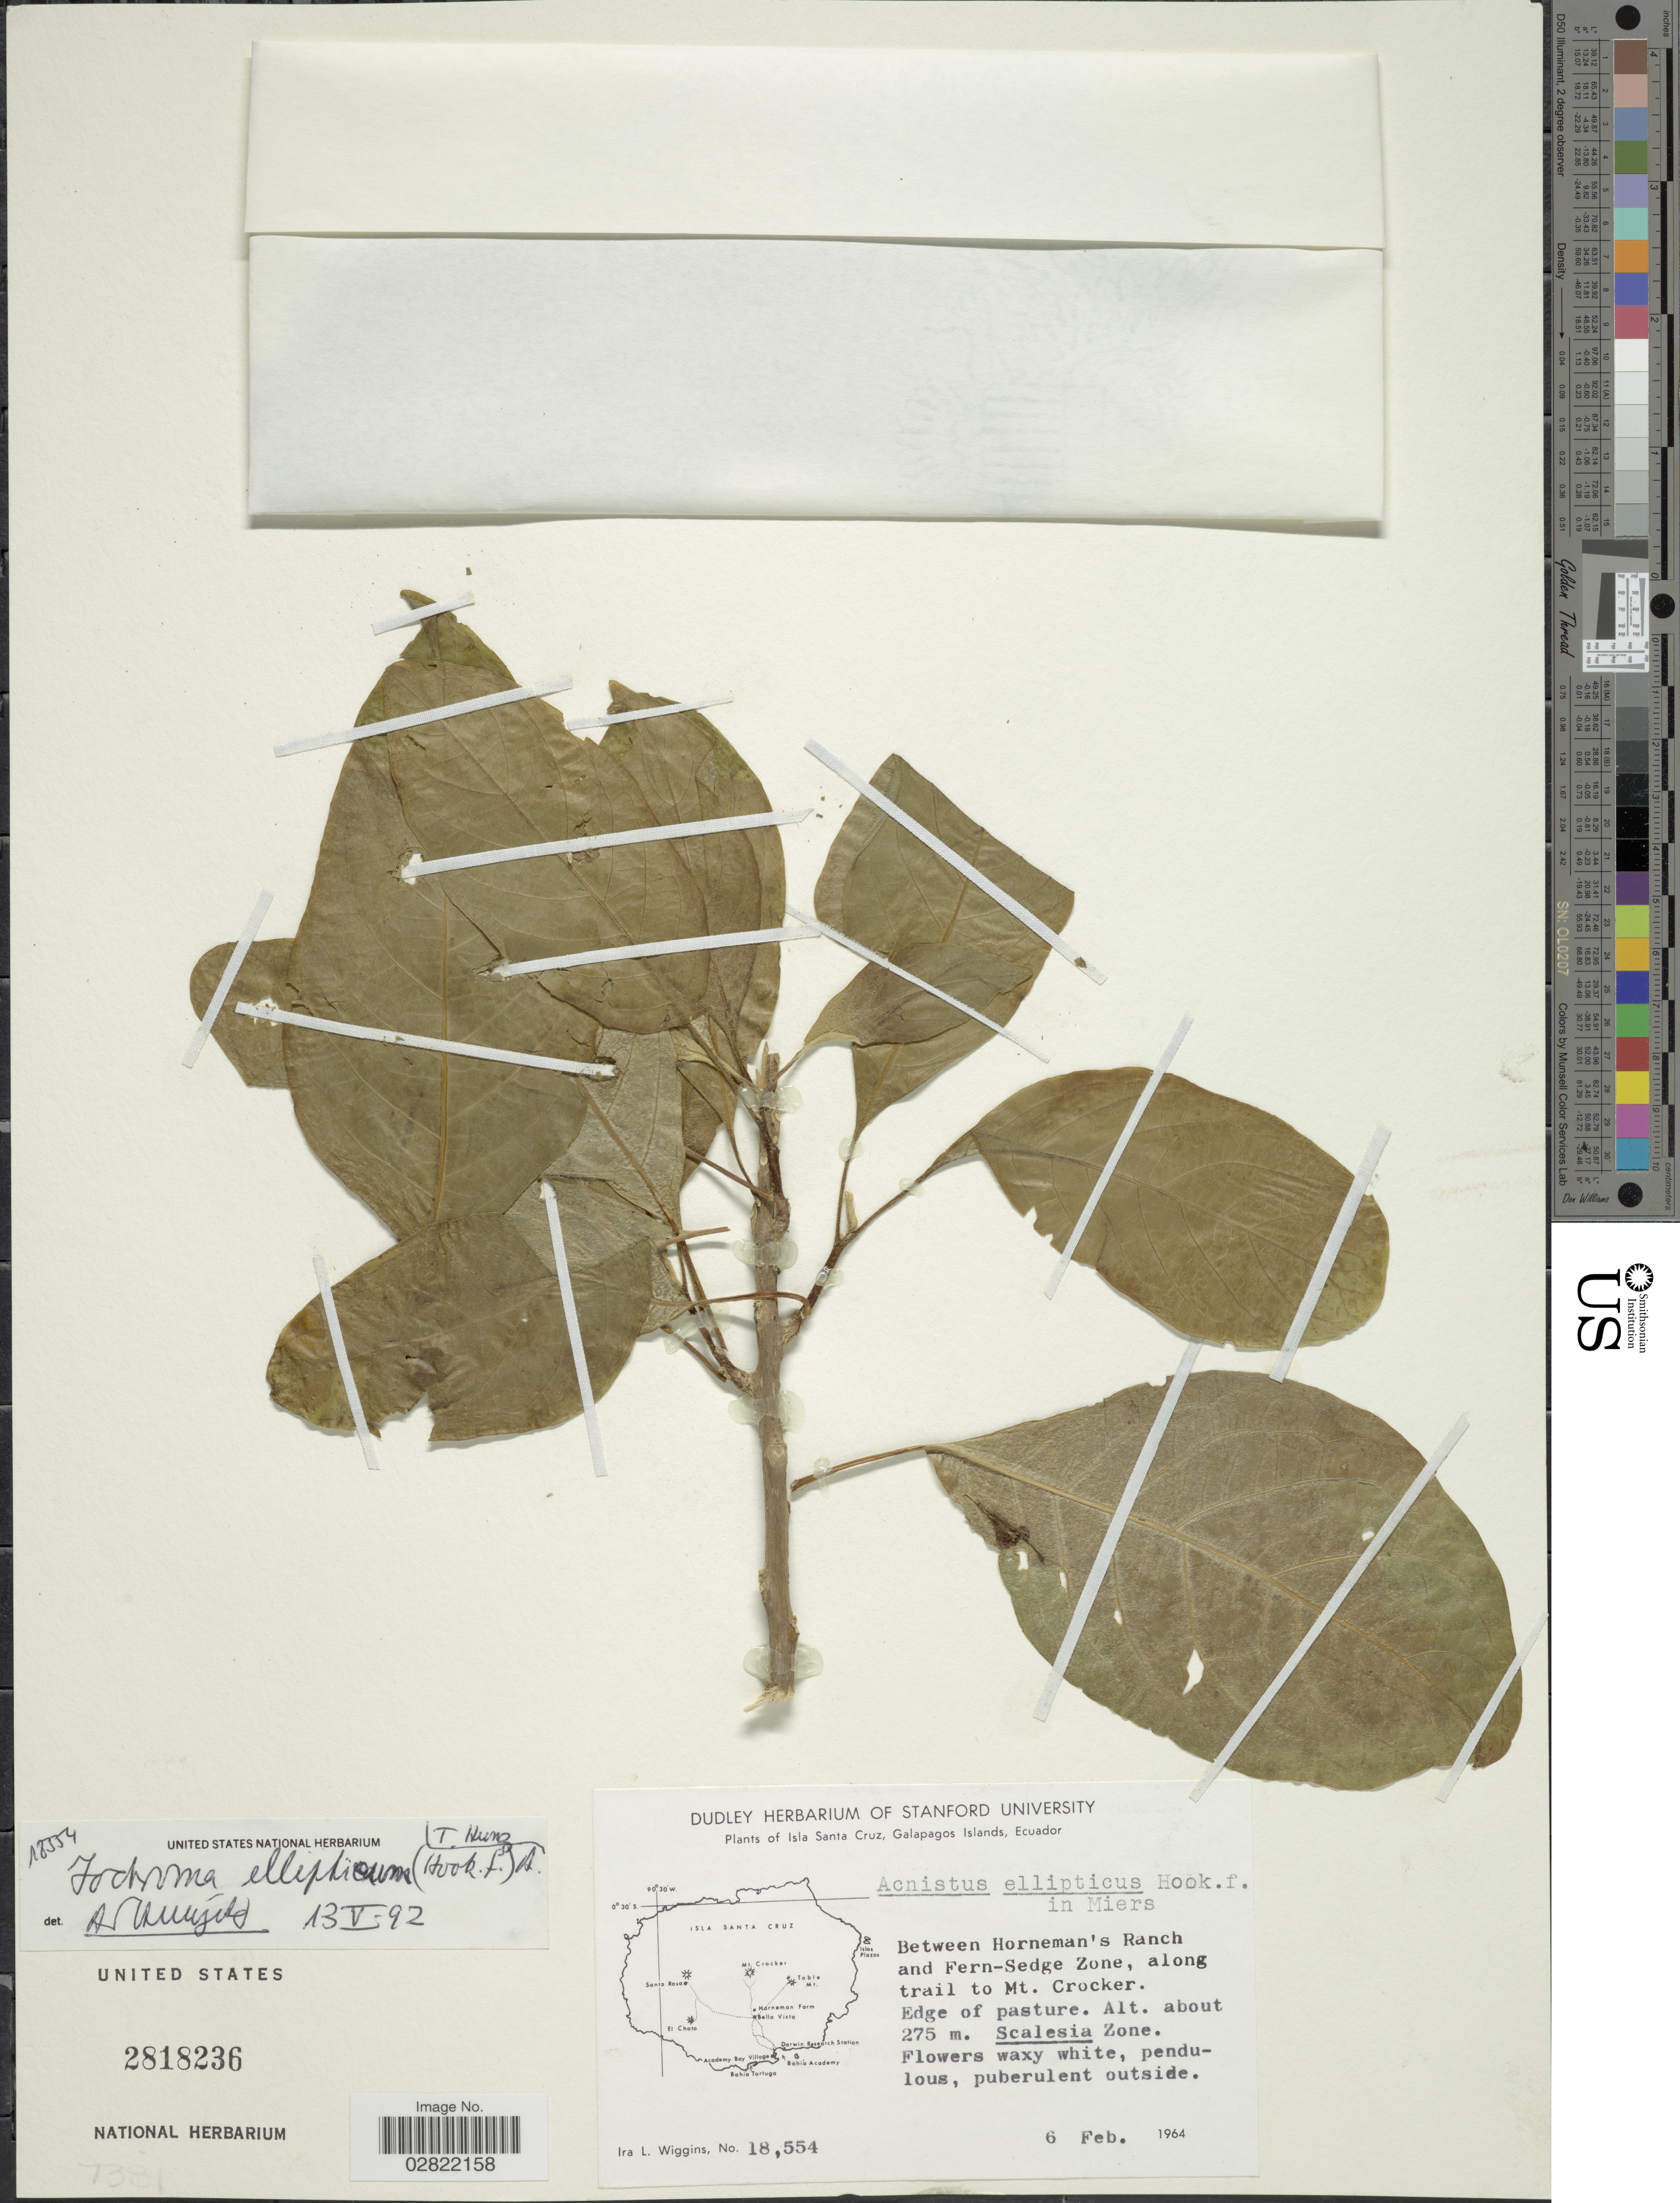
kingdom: Plantae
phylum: Tracheophyta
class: Magnoliopsida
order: Solanales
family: Solanaceae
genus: Iochroma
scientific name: Iochroma ellipticum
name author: (Hook. f.) Hunz.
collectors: I. L. Wiggins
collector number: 18554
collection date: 1964-02-06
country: Ecuador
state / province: Colón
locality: Isla Santa Cruz, Galapagos Islands, Ecuador, Between Horneman's Ranch and Fern-Sedge Zone, along trail to Mt. Crocker.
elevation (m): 275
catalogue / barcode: US 2818236